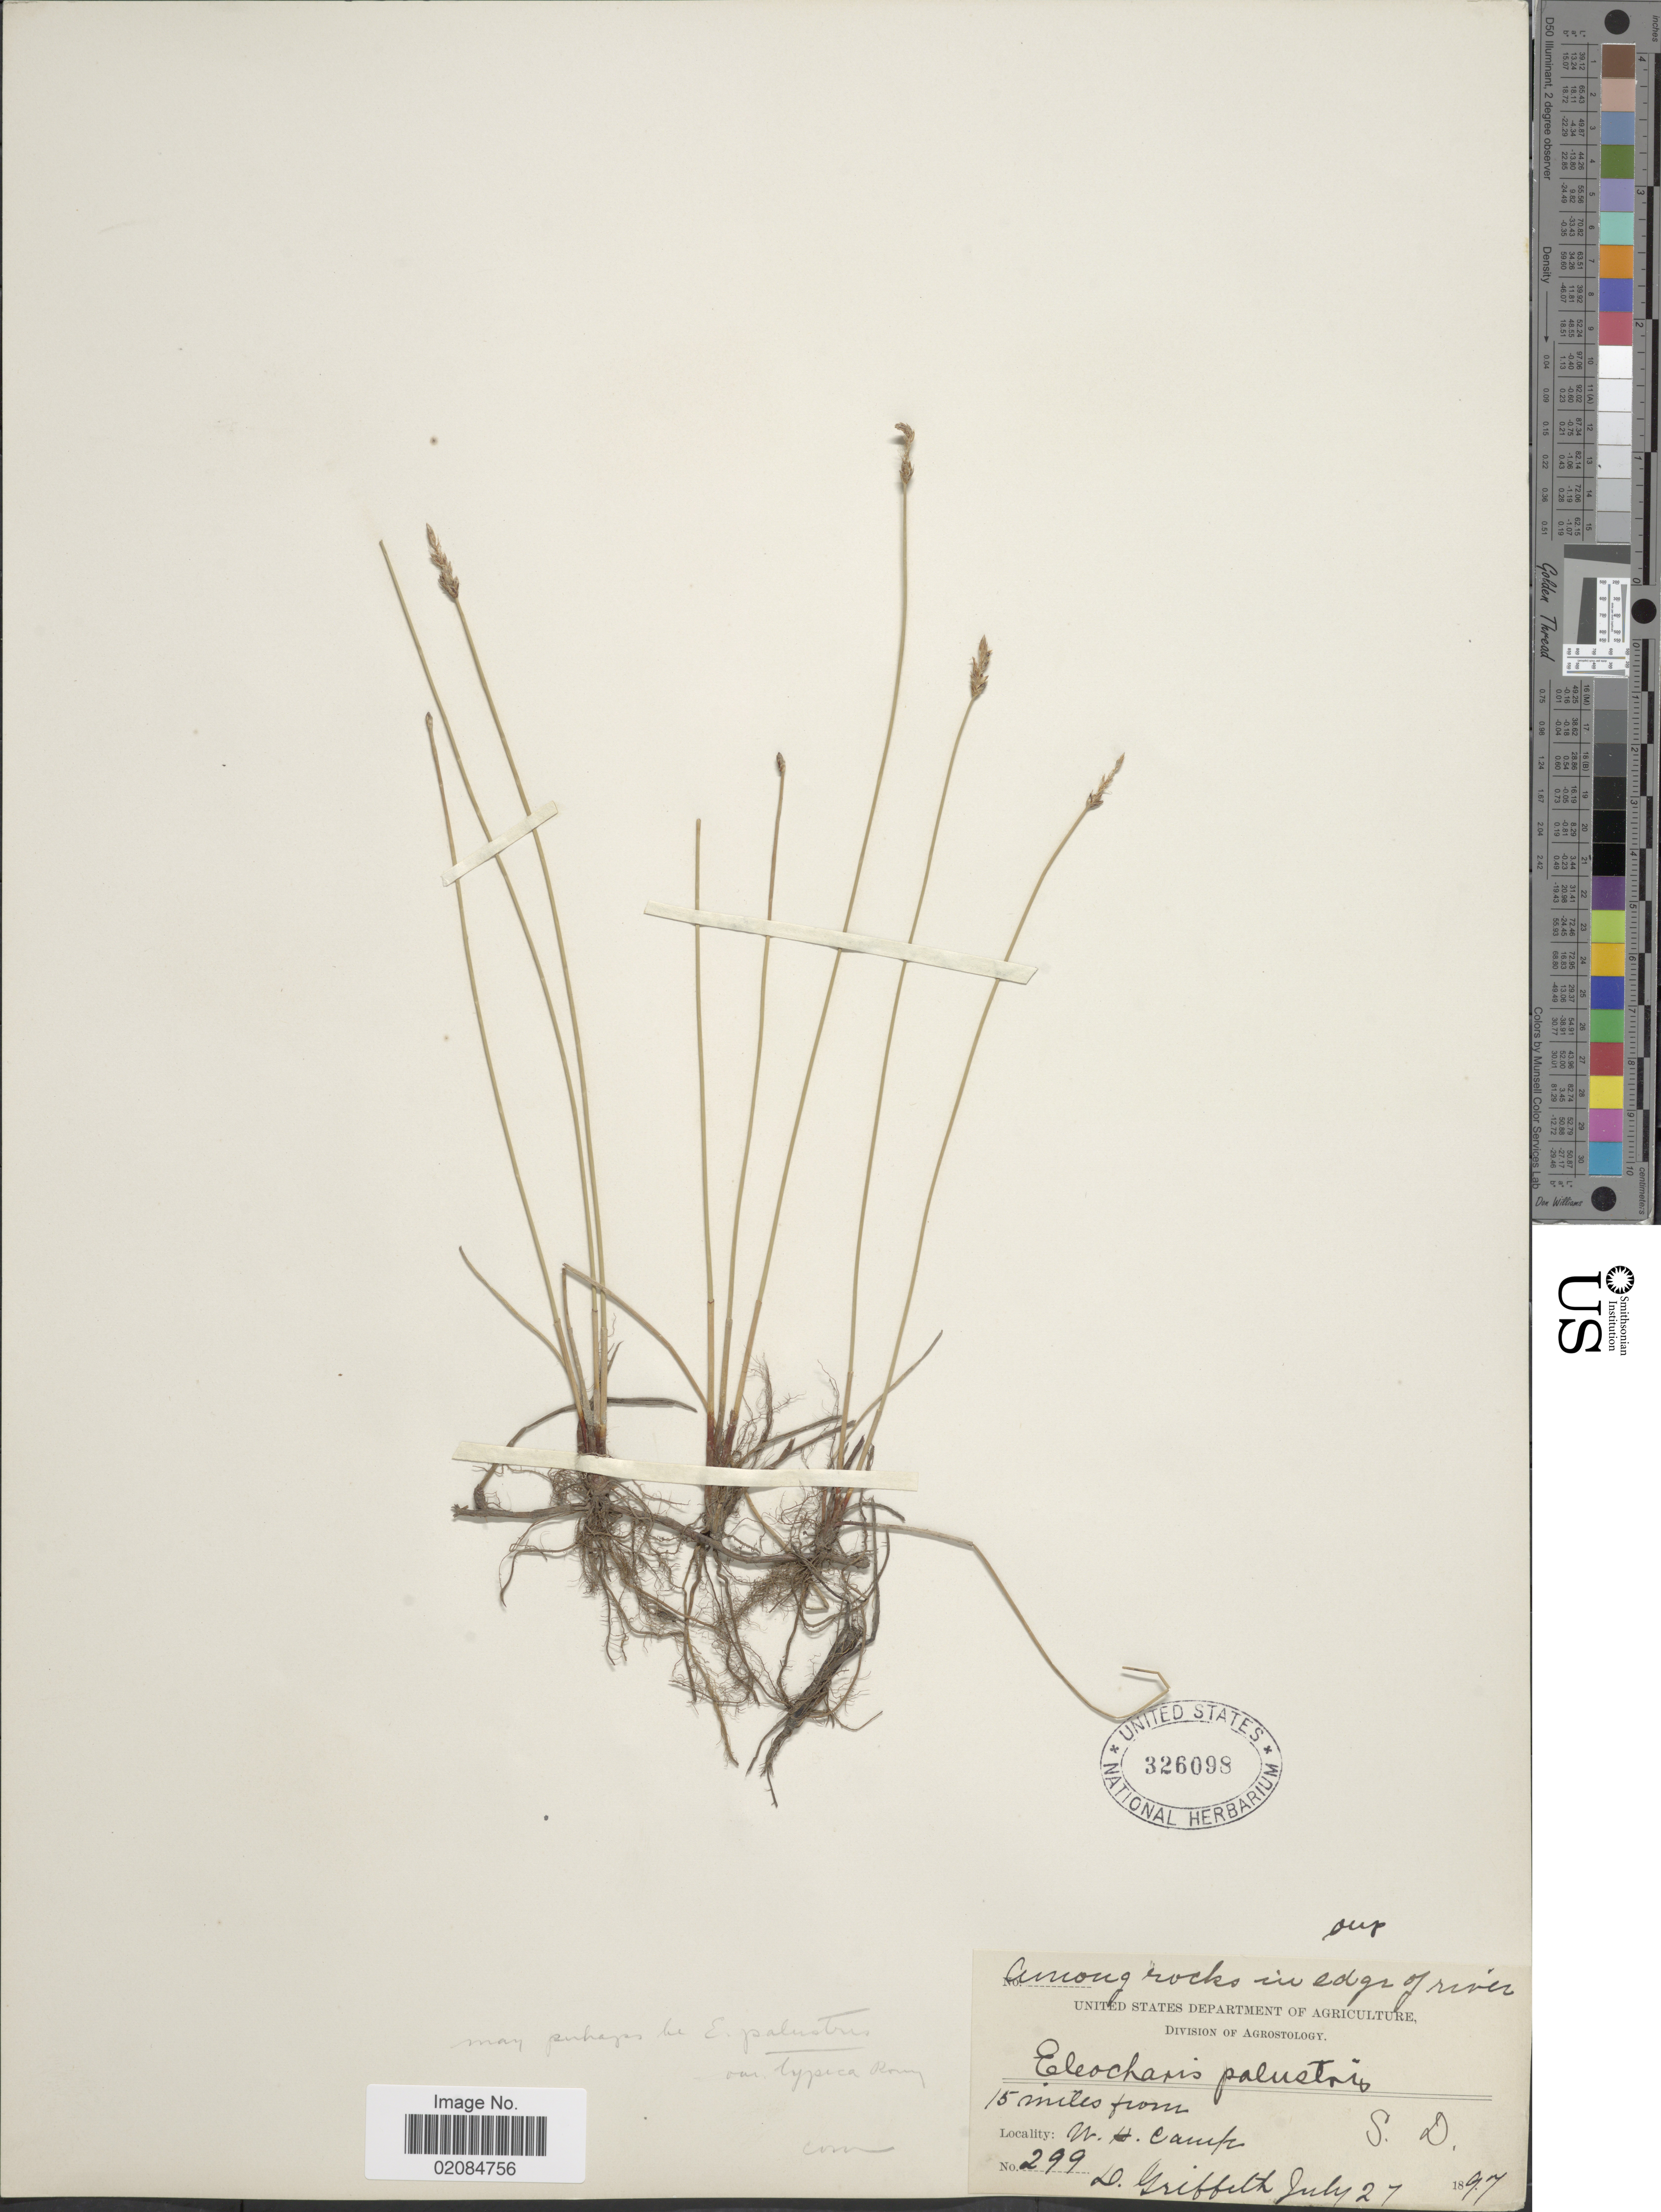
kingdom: Plantae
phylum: Tracheophyta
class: Liliopsida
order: Poales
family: Cyperaceae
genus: Eleocharis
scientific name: Eleocharis palustris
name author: (L.) Roem. & Schult.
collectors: D. Griffith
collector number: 299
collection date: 1897-07-27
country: United States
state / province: South Dakota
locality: W. H. Camp. S. D.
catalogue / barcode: US 326098